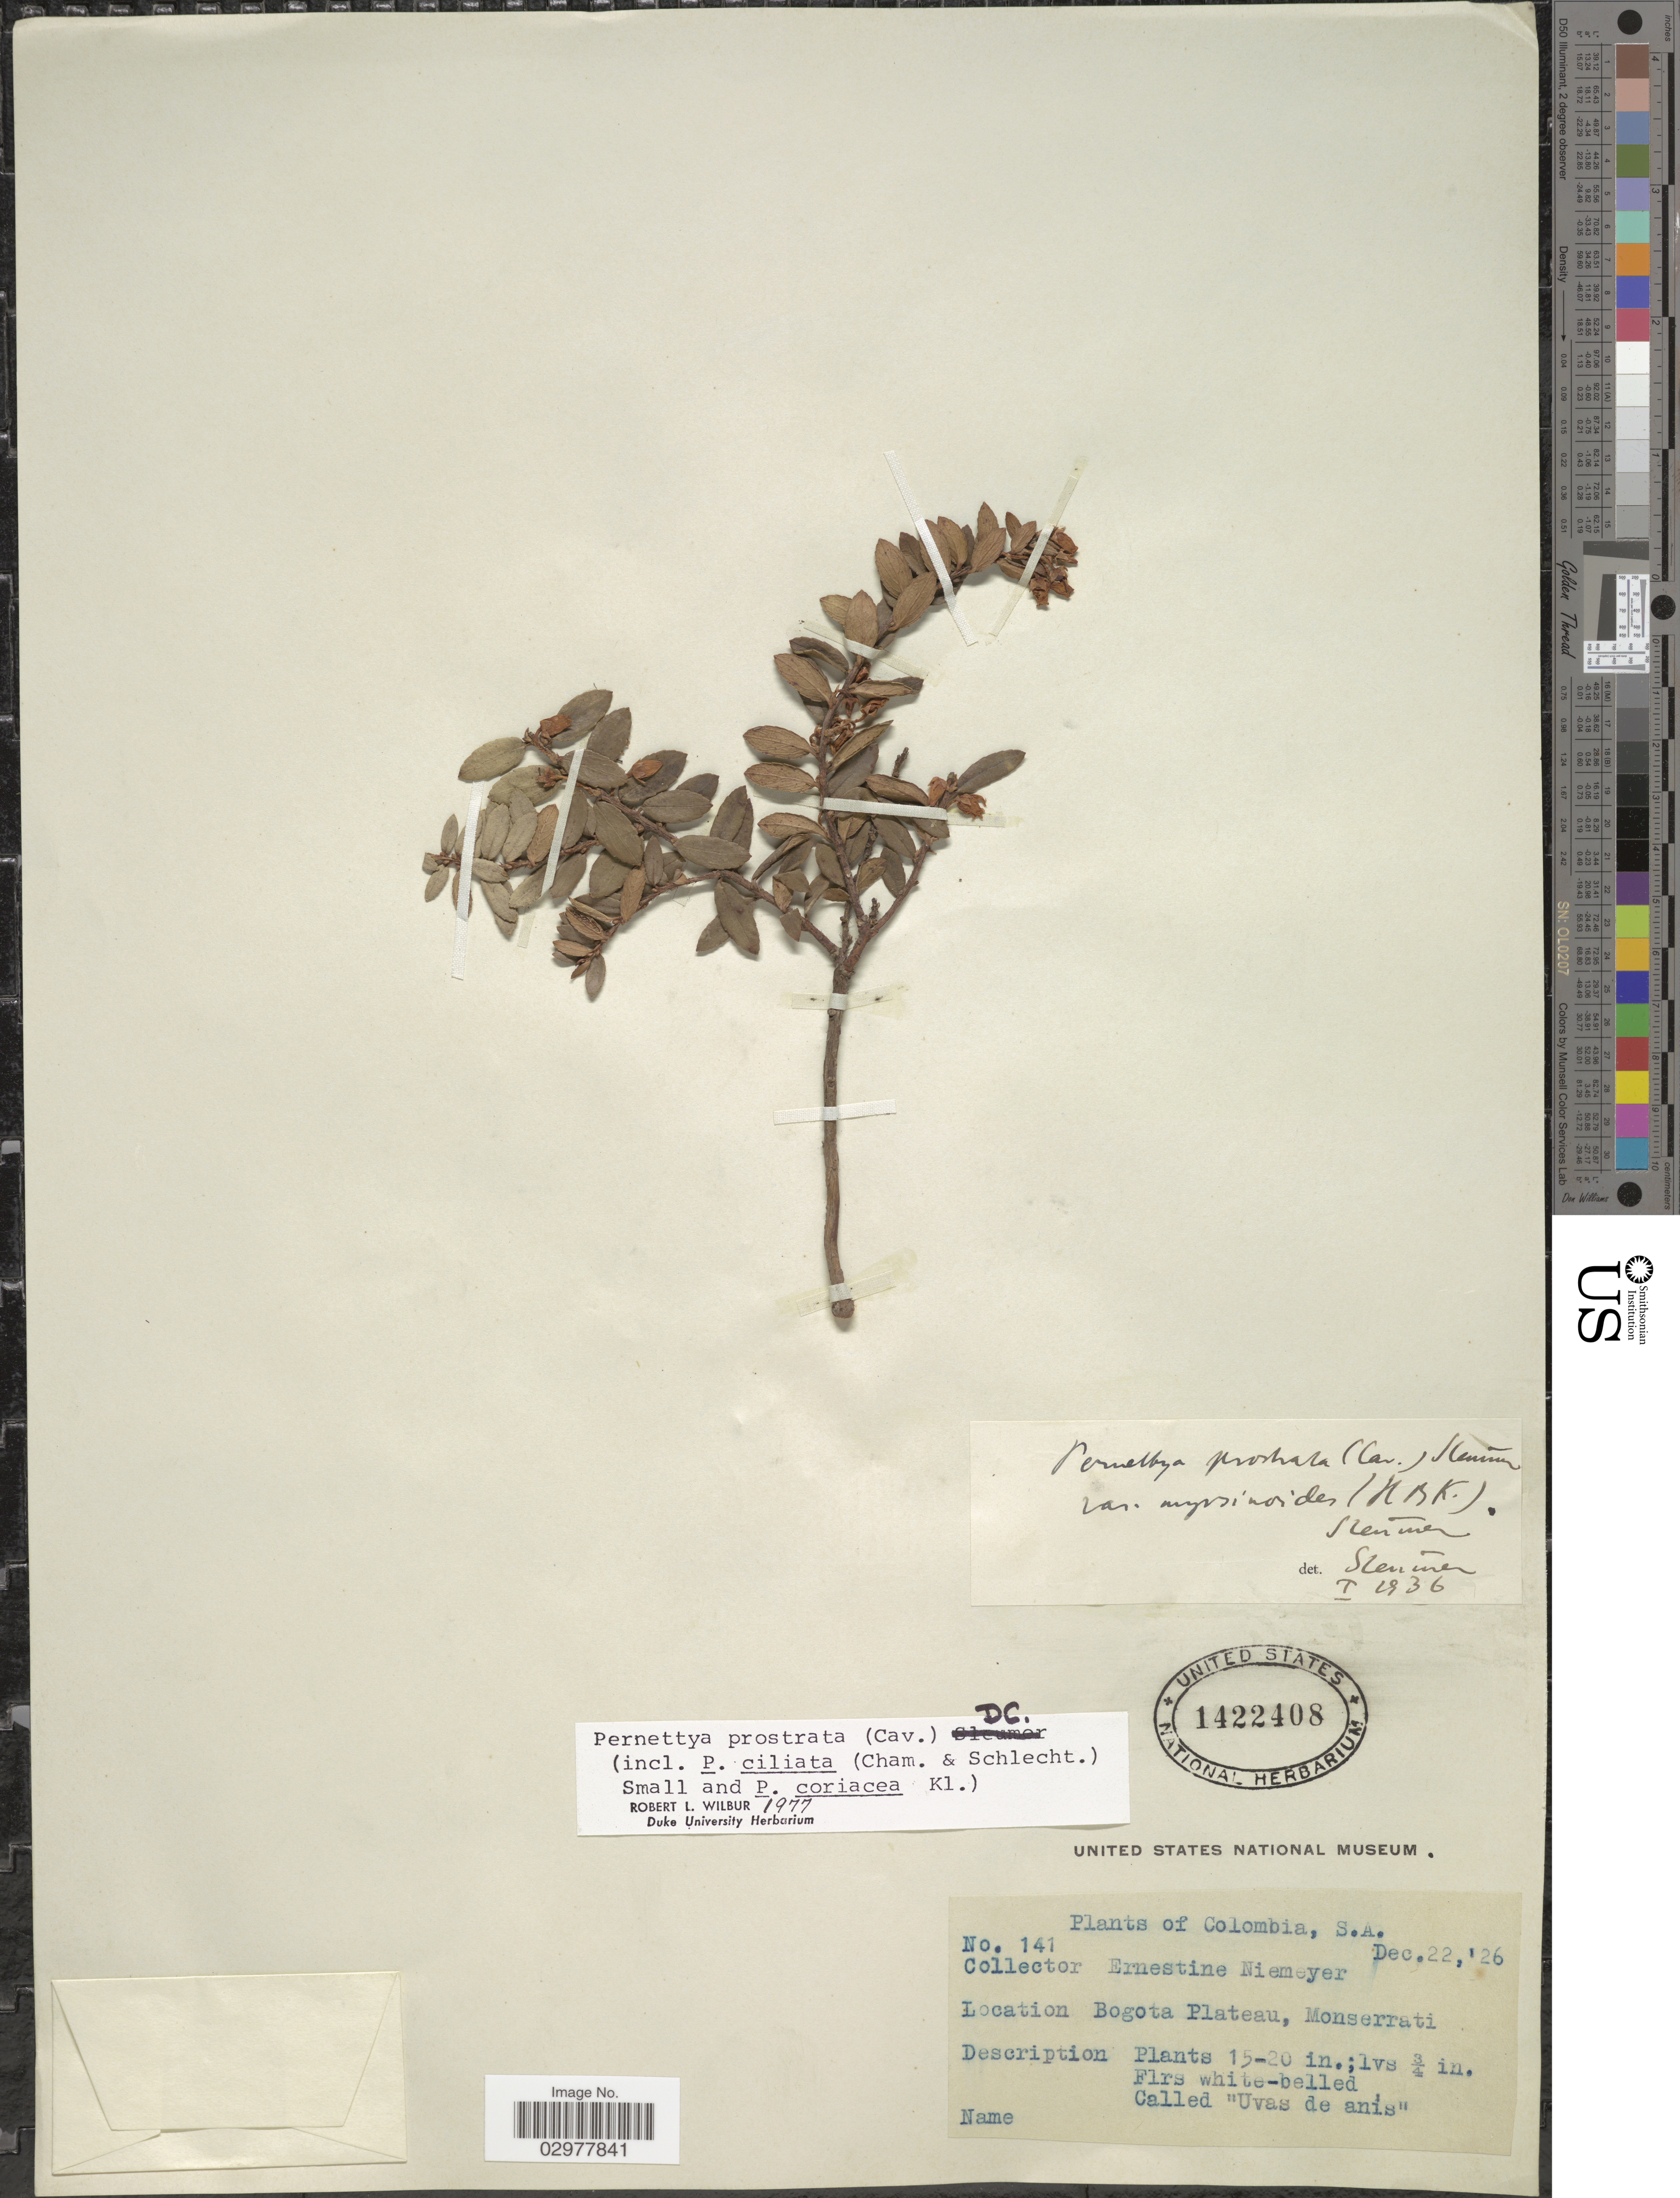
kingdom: Plantae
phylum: Tracheophyta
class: Magnoliopsida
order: Ericales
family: Ericaceae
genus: Pernettya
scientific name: Pernettya prostrata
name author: (Cav.) DC.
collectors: E. H. Niemeyer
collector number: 141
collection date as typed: Transcribed d/m/y: 22/12/26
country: Colombia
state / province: Bogota D.C.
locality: Bogota Plateau, Monserrati.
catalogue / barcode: US 1422408